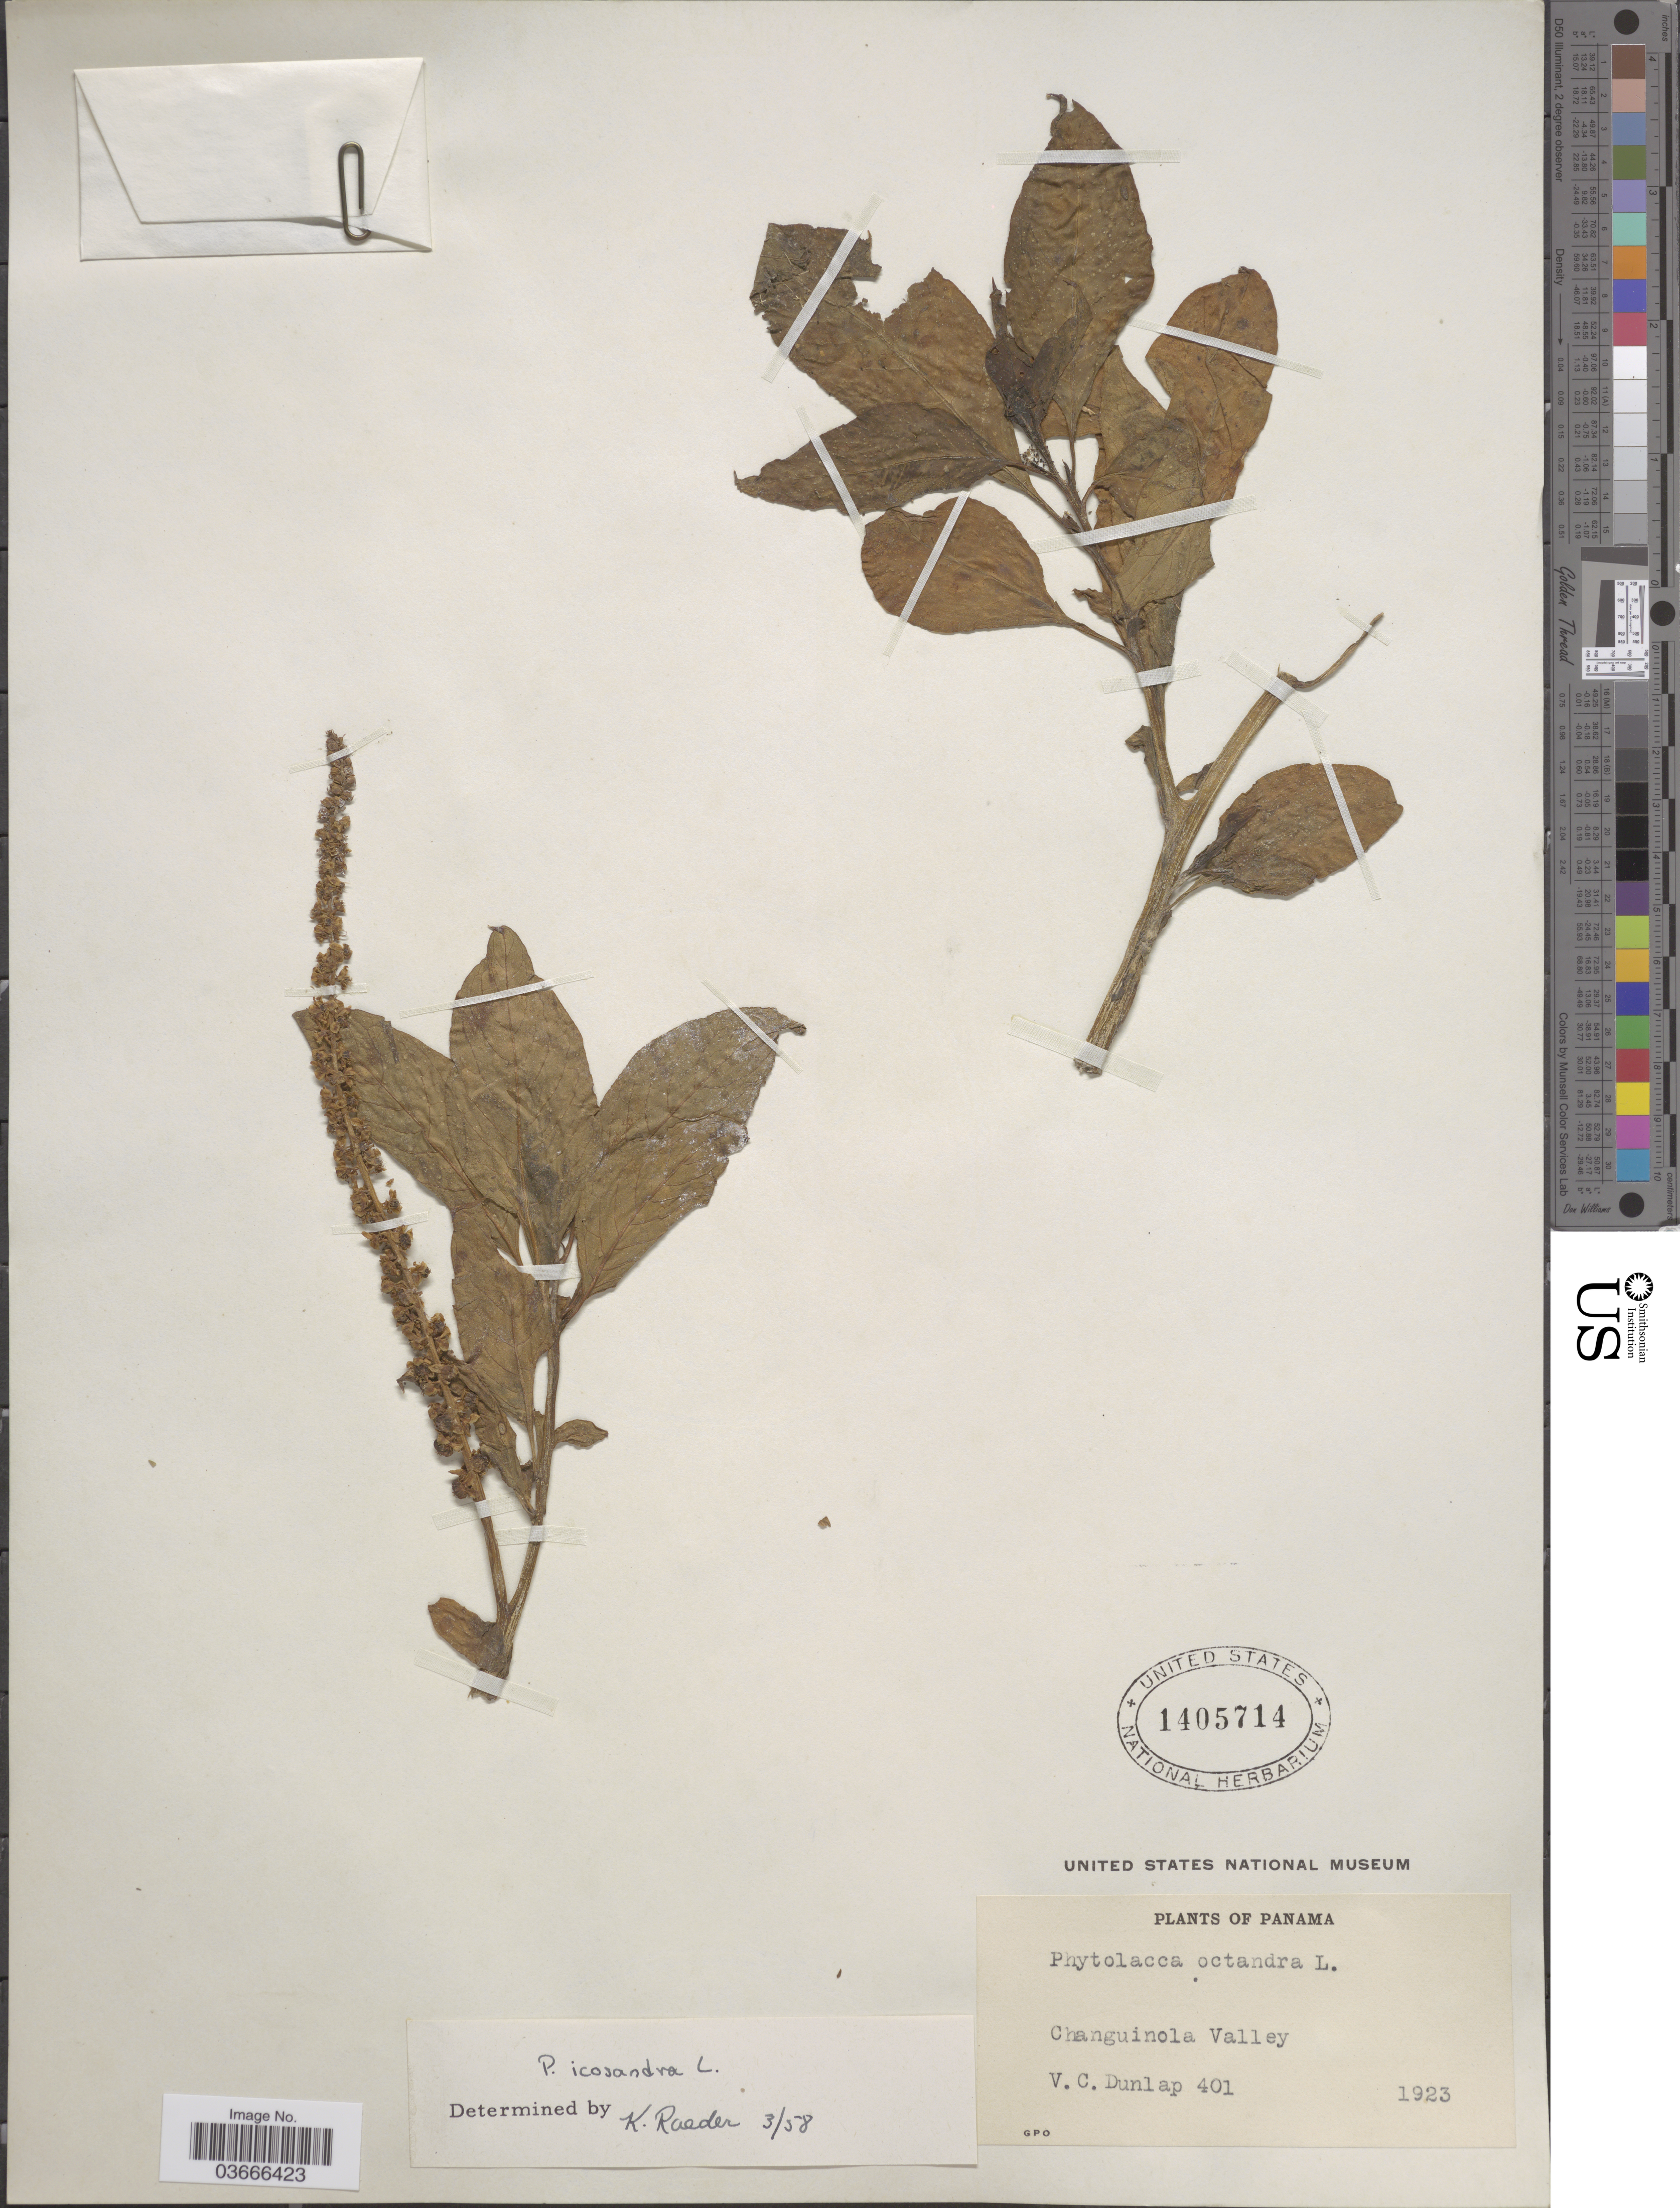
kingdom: Plantae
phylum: Tracheophyta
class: Magnoliopsida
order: Caryophyllales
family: Phytolaccaceae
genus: Phytolacca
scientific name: Phytolacca icosandra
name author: L.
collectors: V. C. Dunlap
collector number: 401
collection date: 1923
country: Panama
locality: Changuinola Valley.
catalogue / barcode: US 1405714